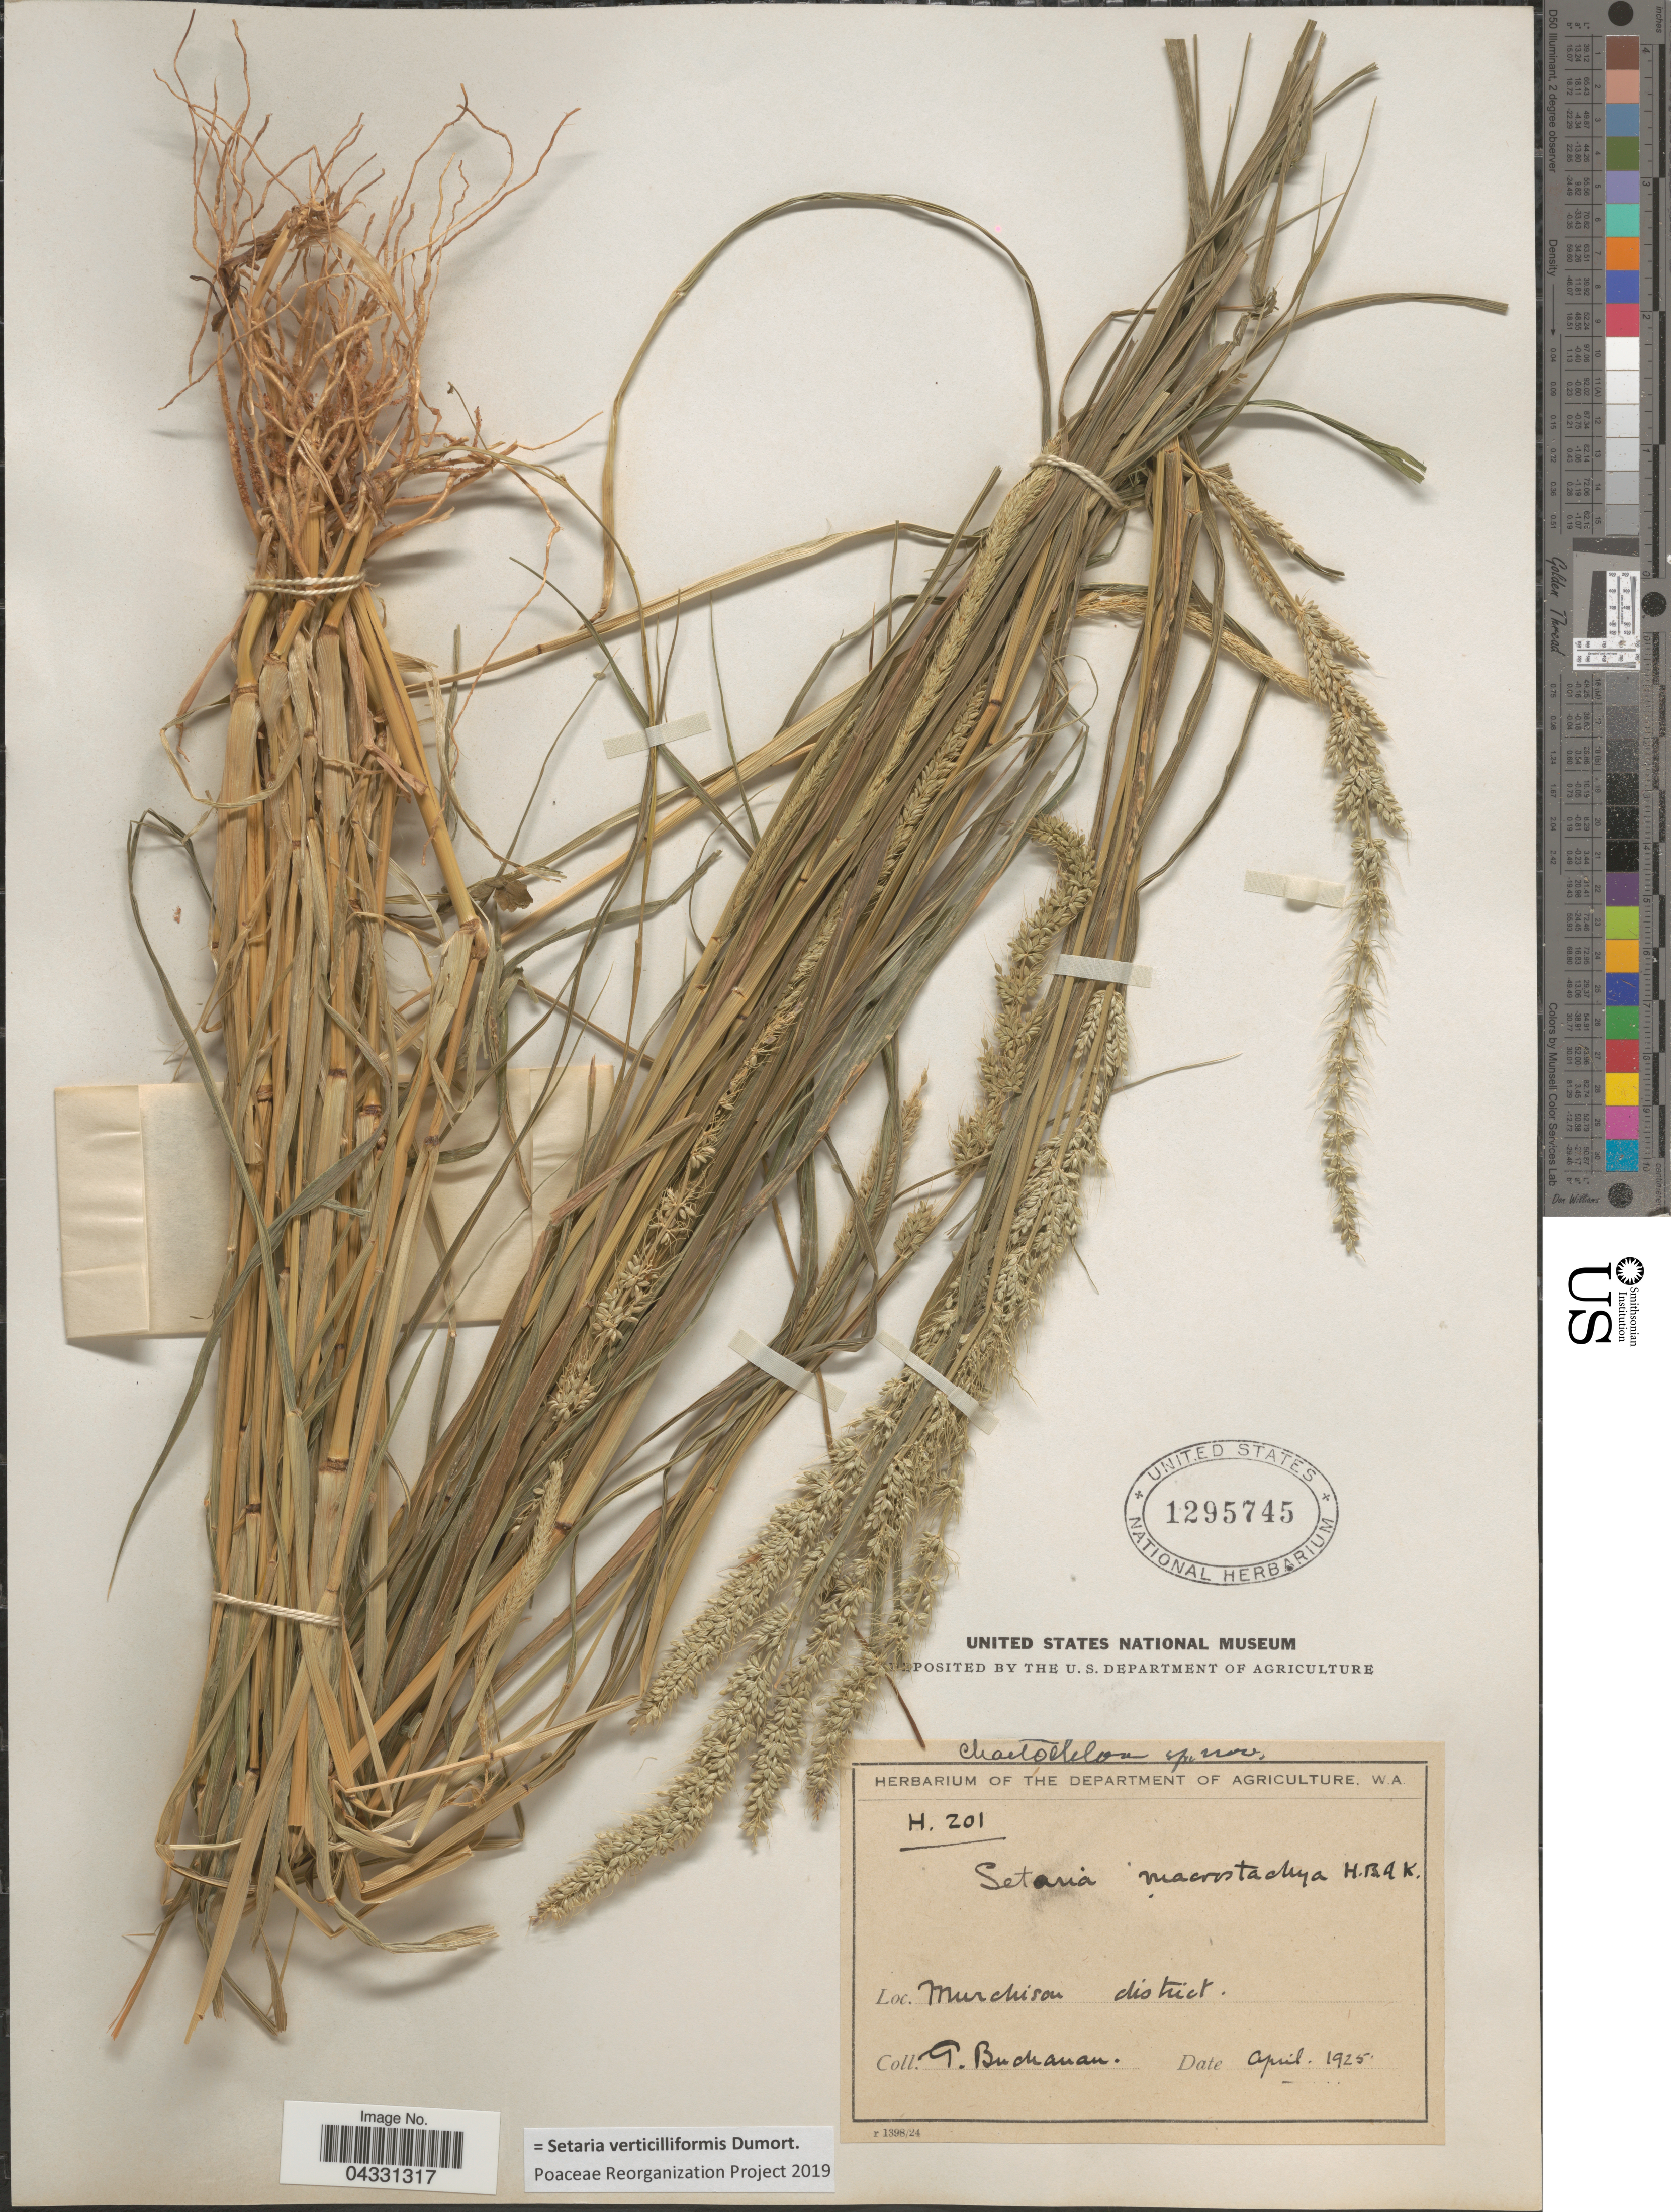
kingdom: Plantae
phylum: Tracheophyta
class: Liliopsida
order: Poales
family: Poaceae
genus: Setaria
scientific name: Setaria verticilliformis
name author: Dumort.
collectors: G. Buchanan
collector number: H. 201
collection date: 1925-04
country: Australia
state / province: Western Australia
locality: Murchison district.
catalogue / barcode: US 1295745